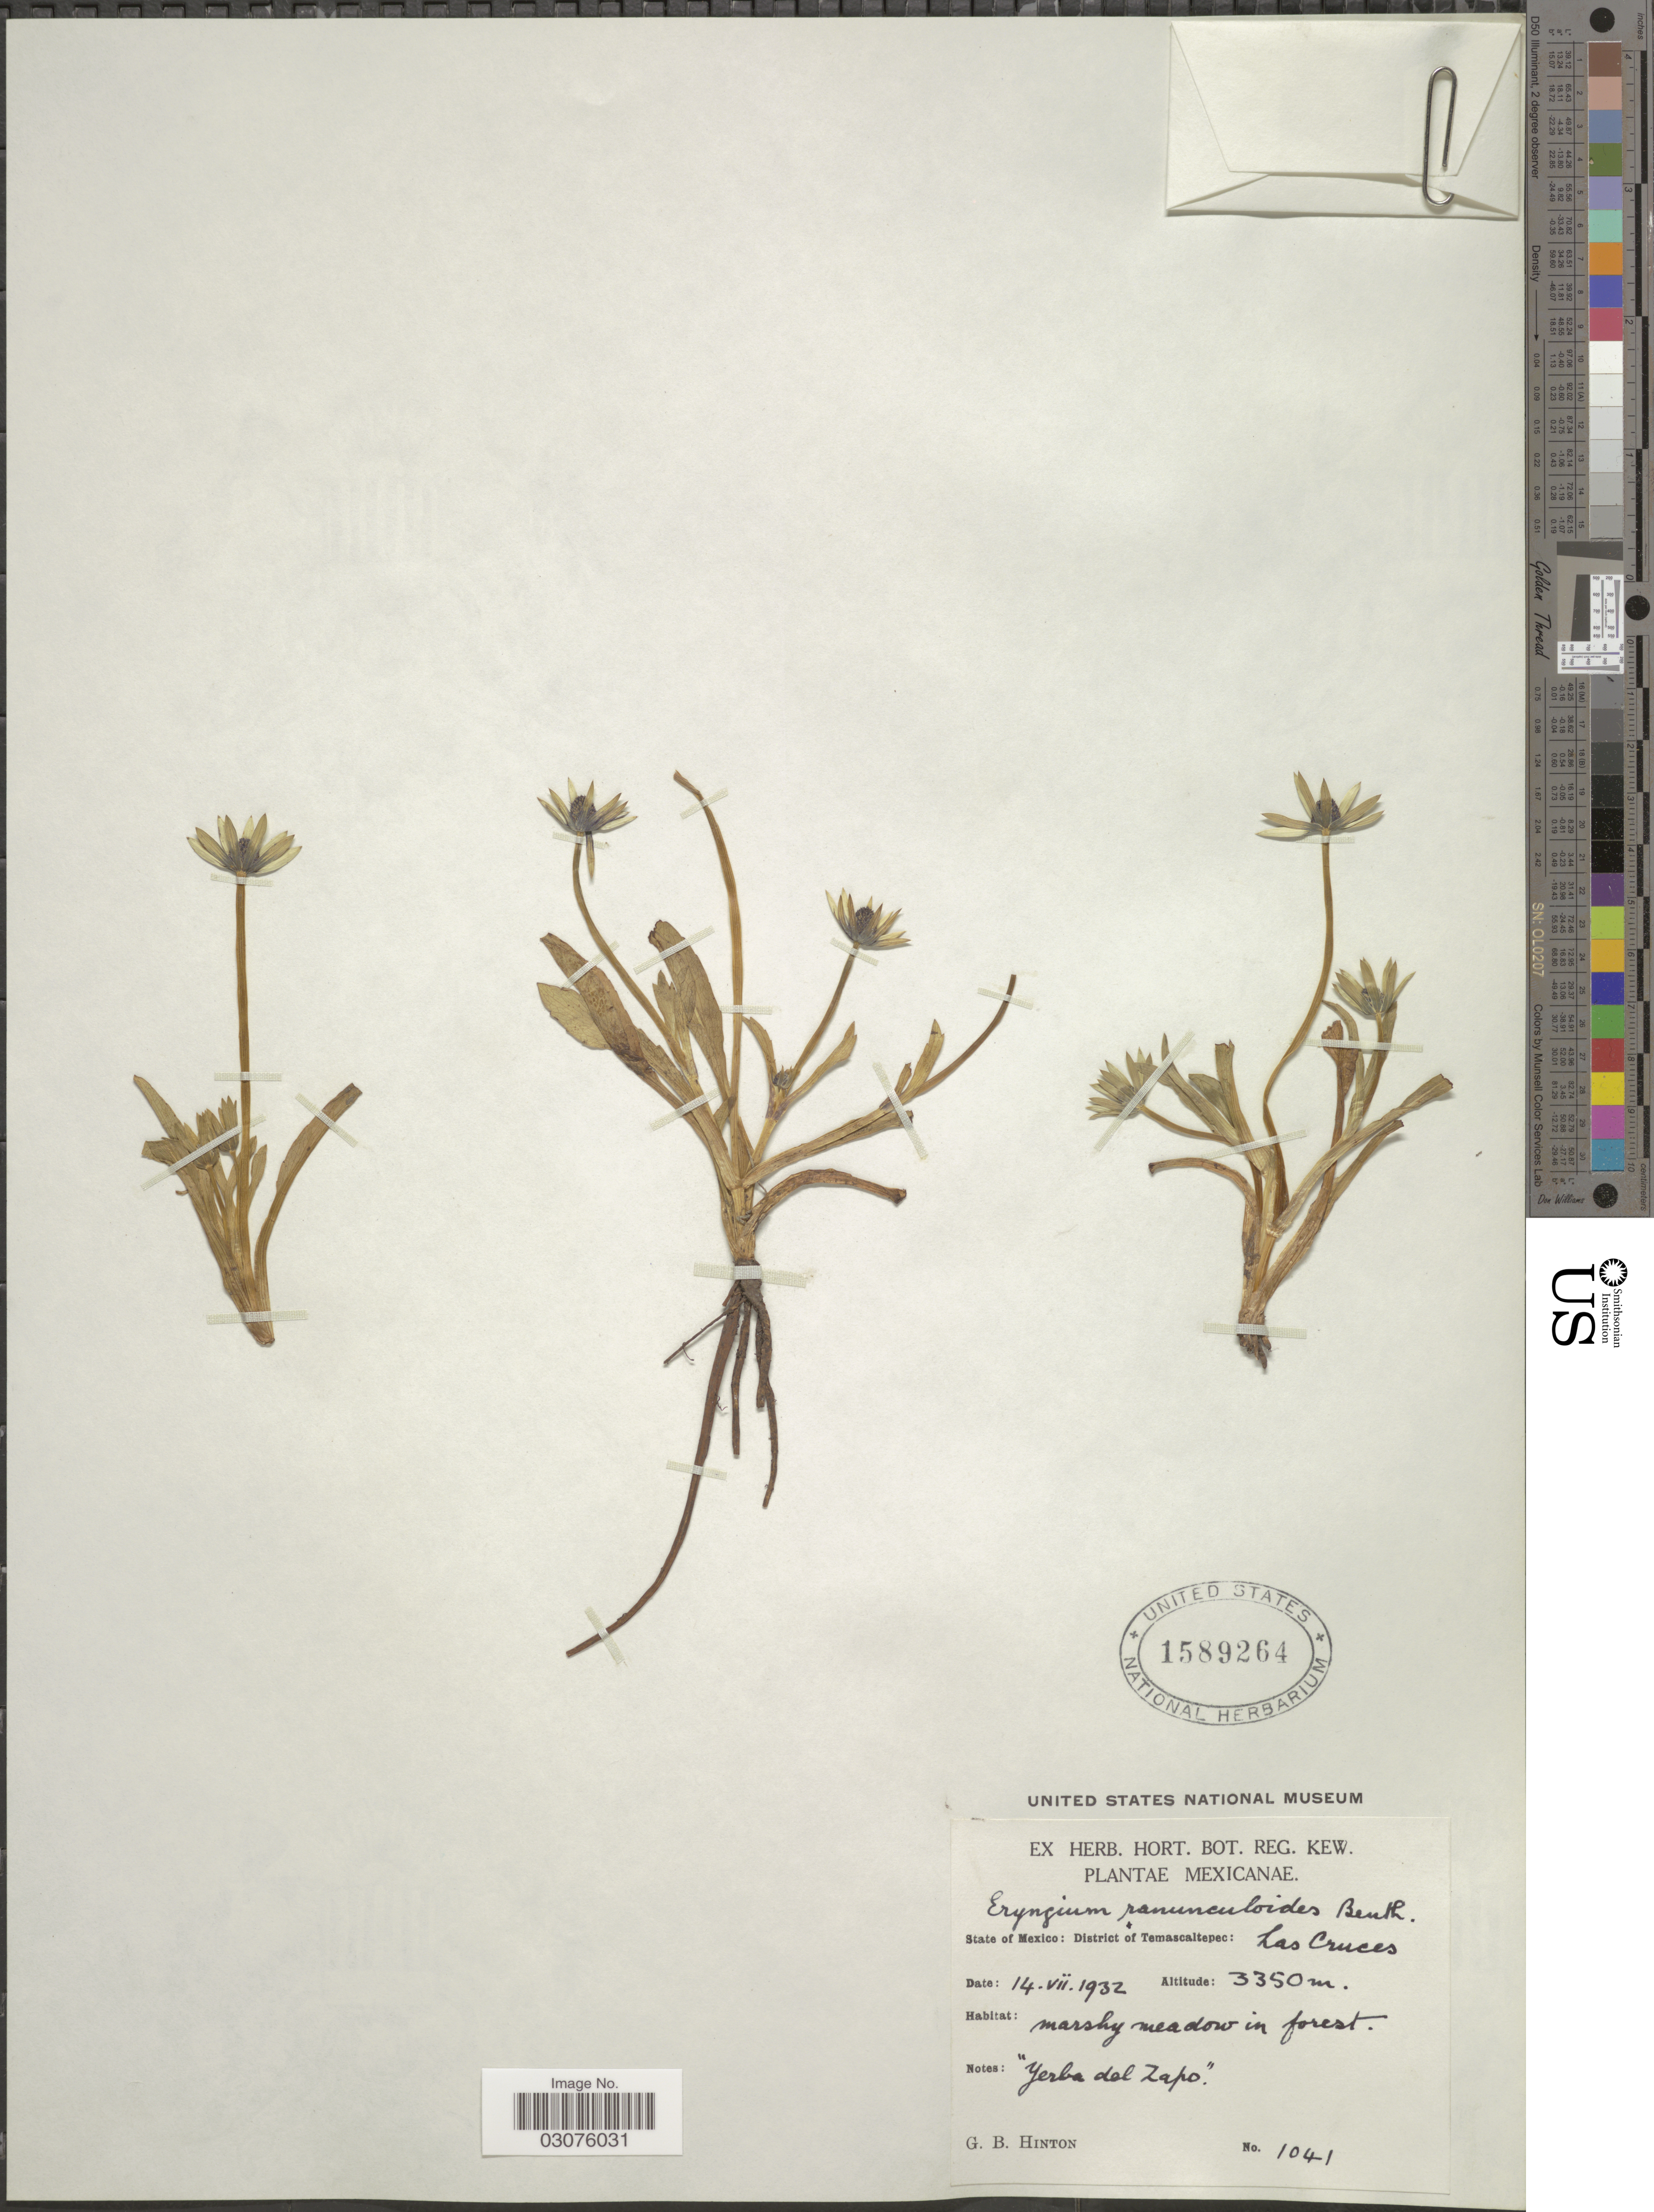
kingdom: Plantae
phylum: Tracheophyta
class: Magnoliopsida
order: Apiales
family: Apiaceae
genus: Eryngium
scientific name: Eryngium ranunculoides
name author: Benth.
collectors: G. B. Hinton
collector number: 1041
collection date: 1932-07-14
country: Mexico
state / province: México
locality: State of Mexico: District of Temascaltepec: Las Cruces.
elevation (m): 3350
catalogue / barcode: US 1589264